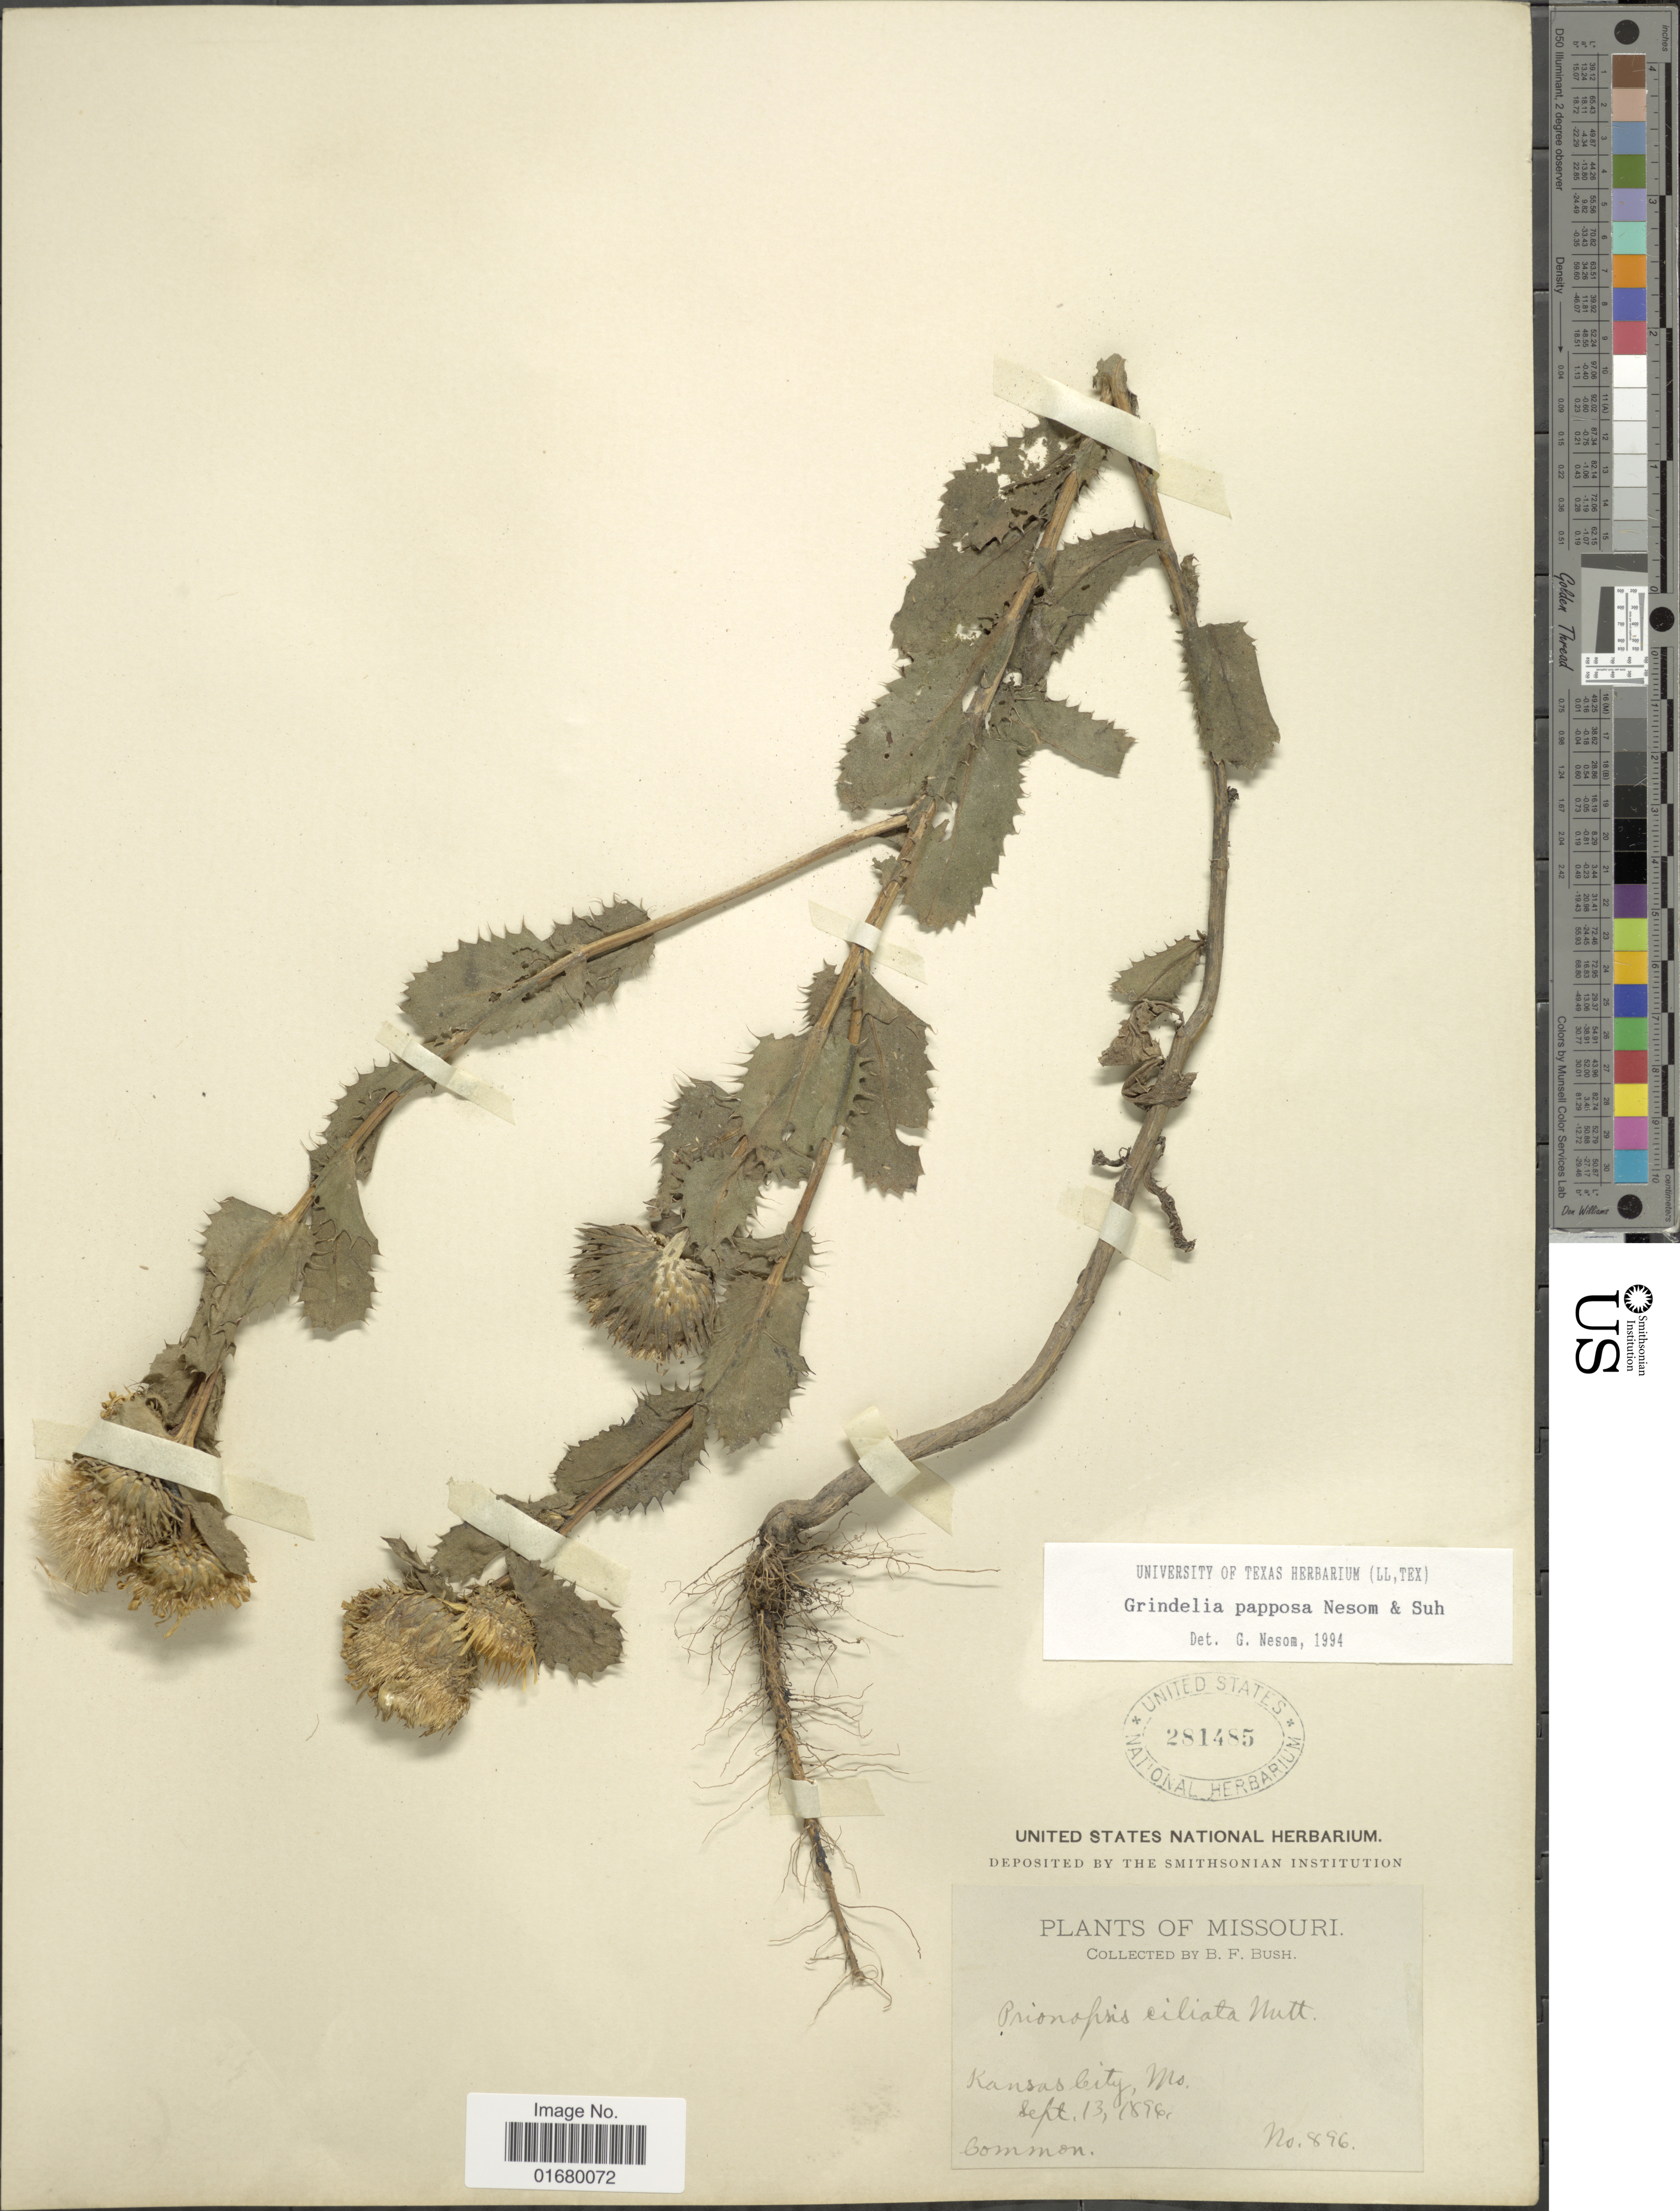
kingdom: Plantae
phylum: Tracheophyta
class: Magnoliopsida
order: Asterales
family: Asteraceae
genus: Grindelia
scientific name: Grindelia papposa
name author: G.L. Nesom & Suh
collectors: B. F. Bush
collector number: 896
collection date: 1896-09-13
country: United States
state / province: Missouri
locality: Kansas City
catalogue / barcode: US 281485